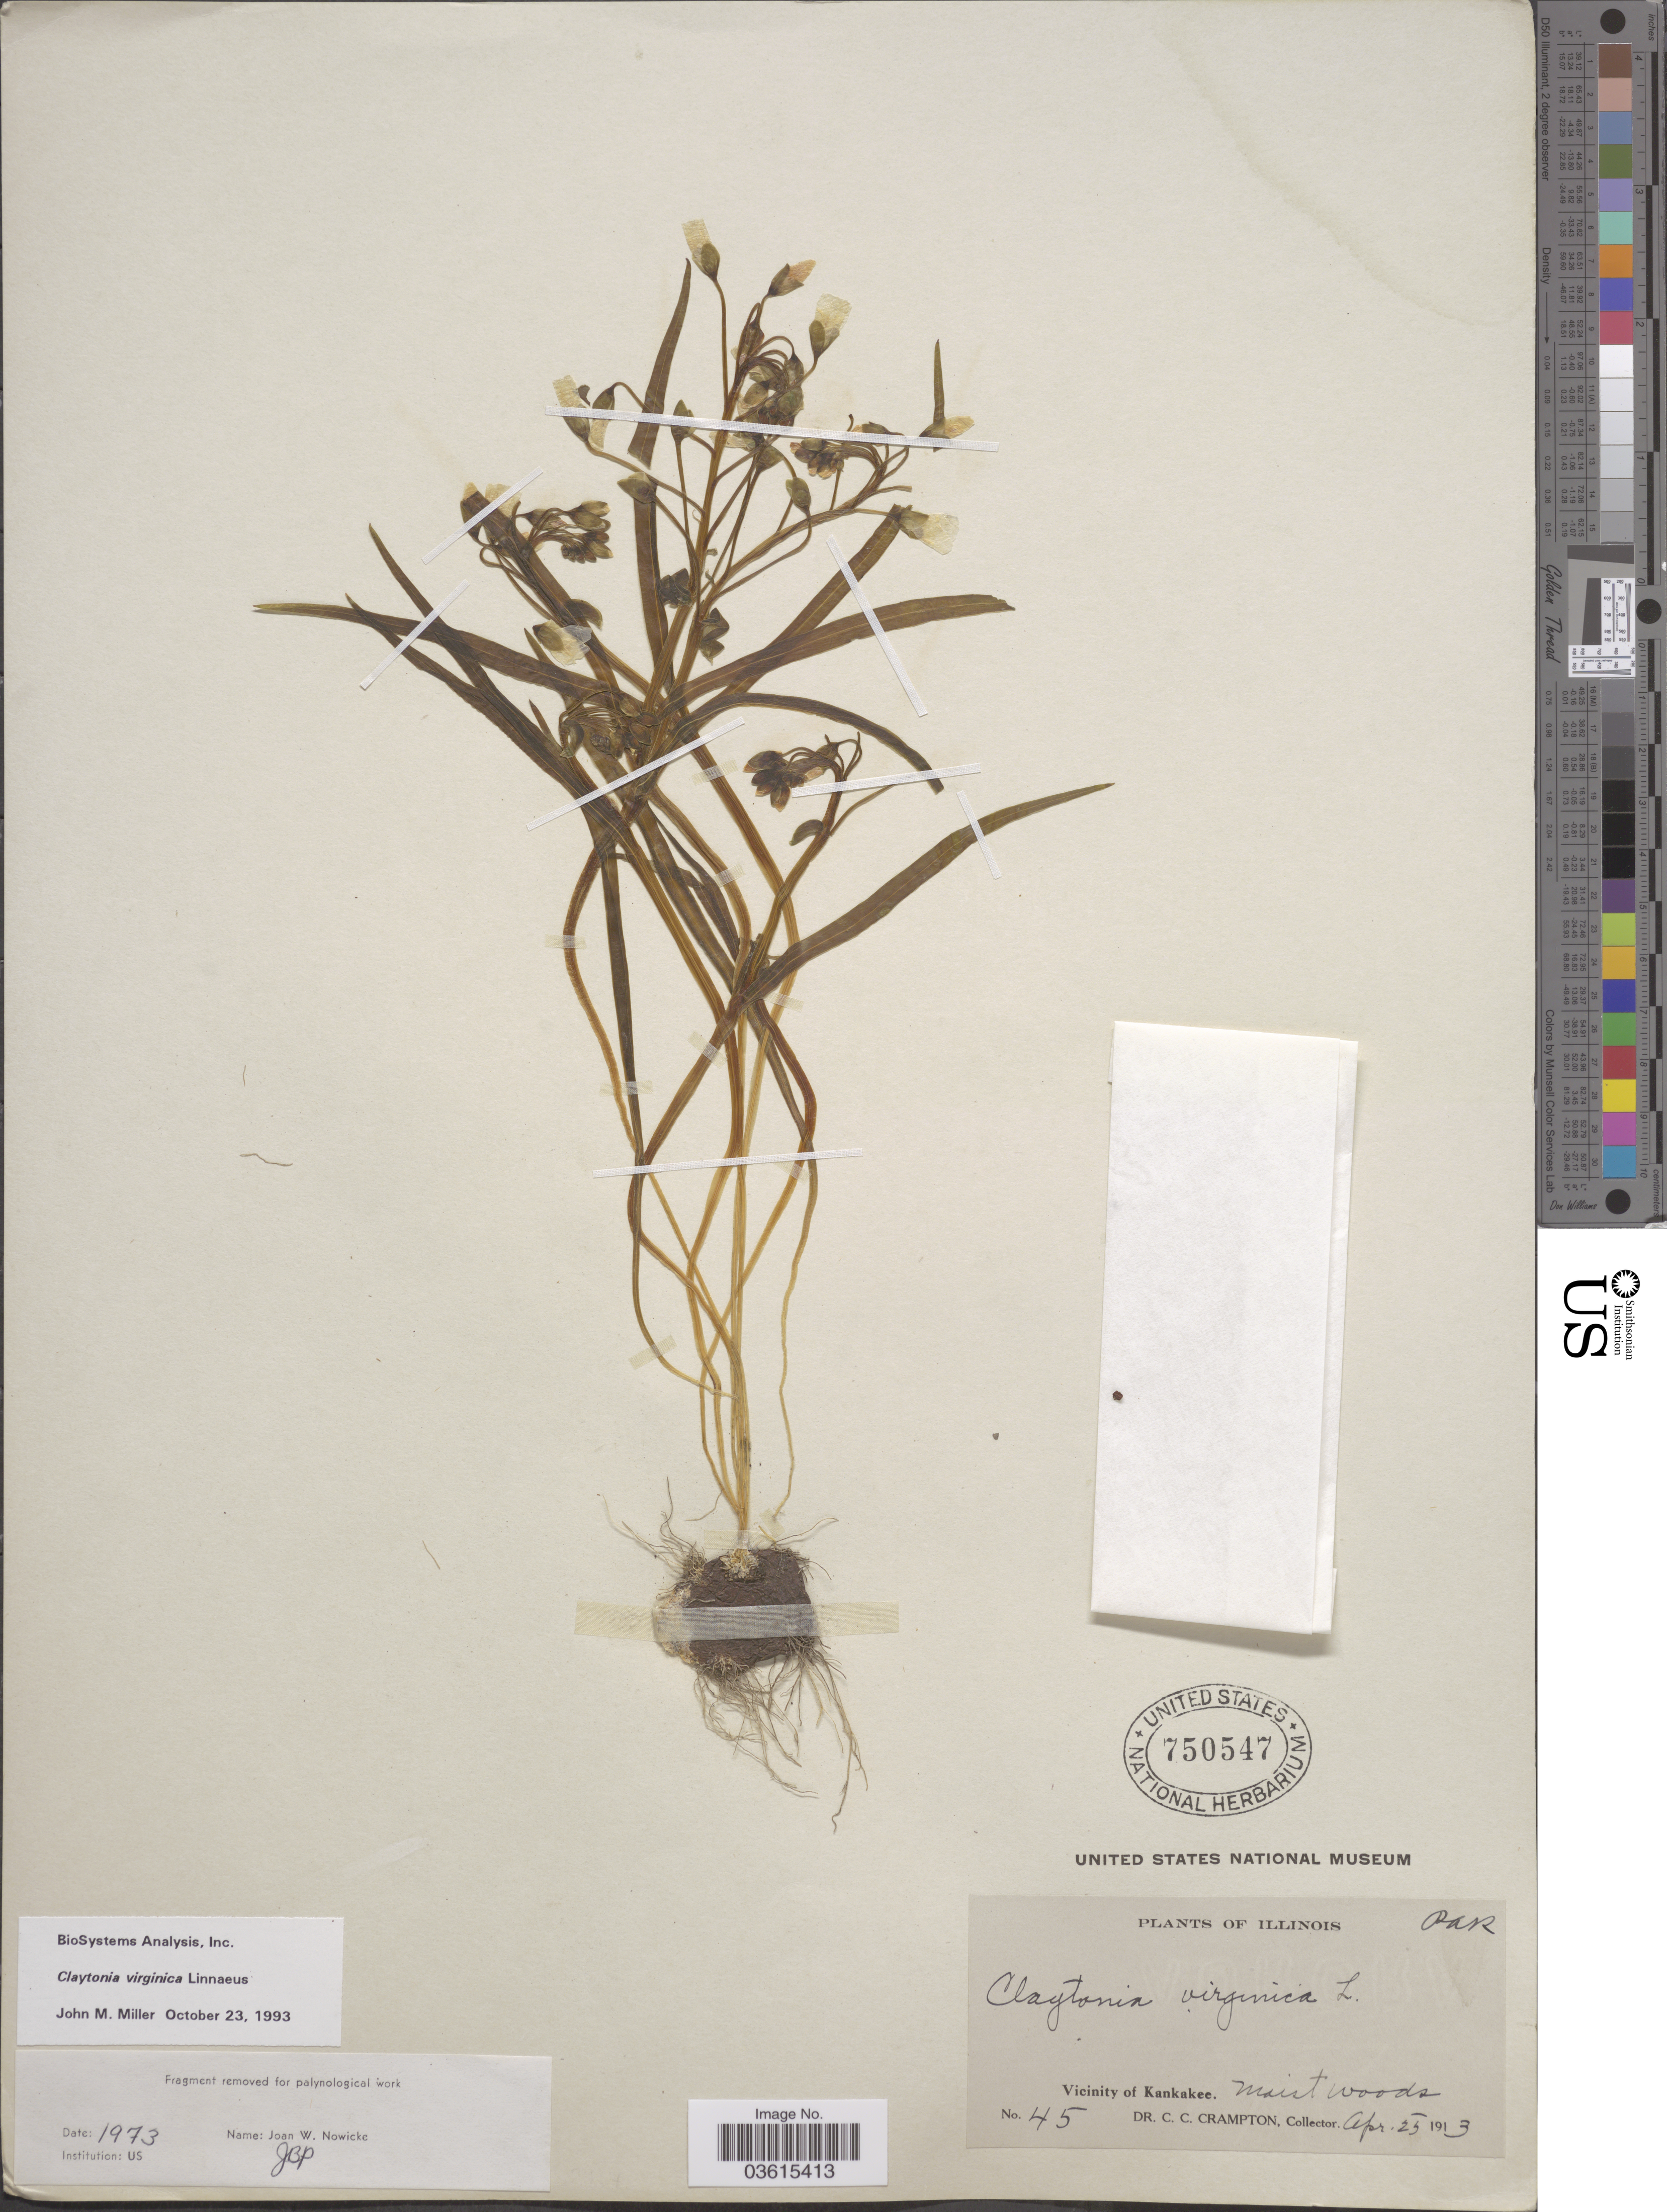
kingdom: Plantae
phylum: Tracheophyta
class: Magnoliopsida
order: Caryophyllales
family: Montiaceae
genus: Claytonia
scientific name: Claytonia virginica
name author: L.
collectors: C. Crampton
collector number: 45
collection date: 1913-04-25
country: United States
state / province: Illinois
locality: Vicinity of Kankakee.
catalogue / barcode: US 750547